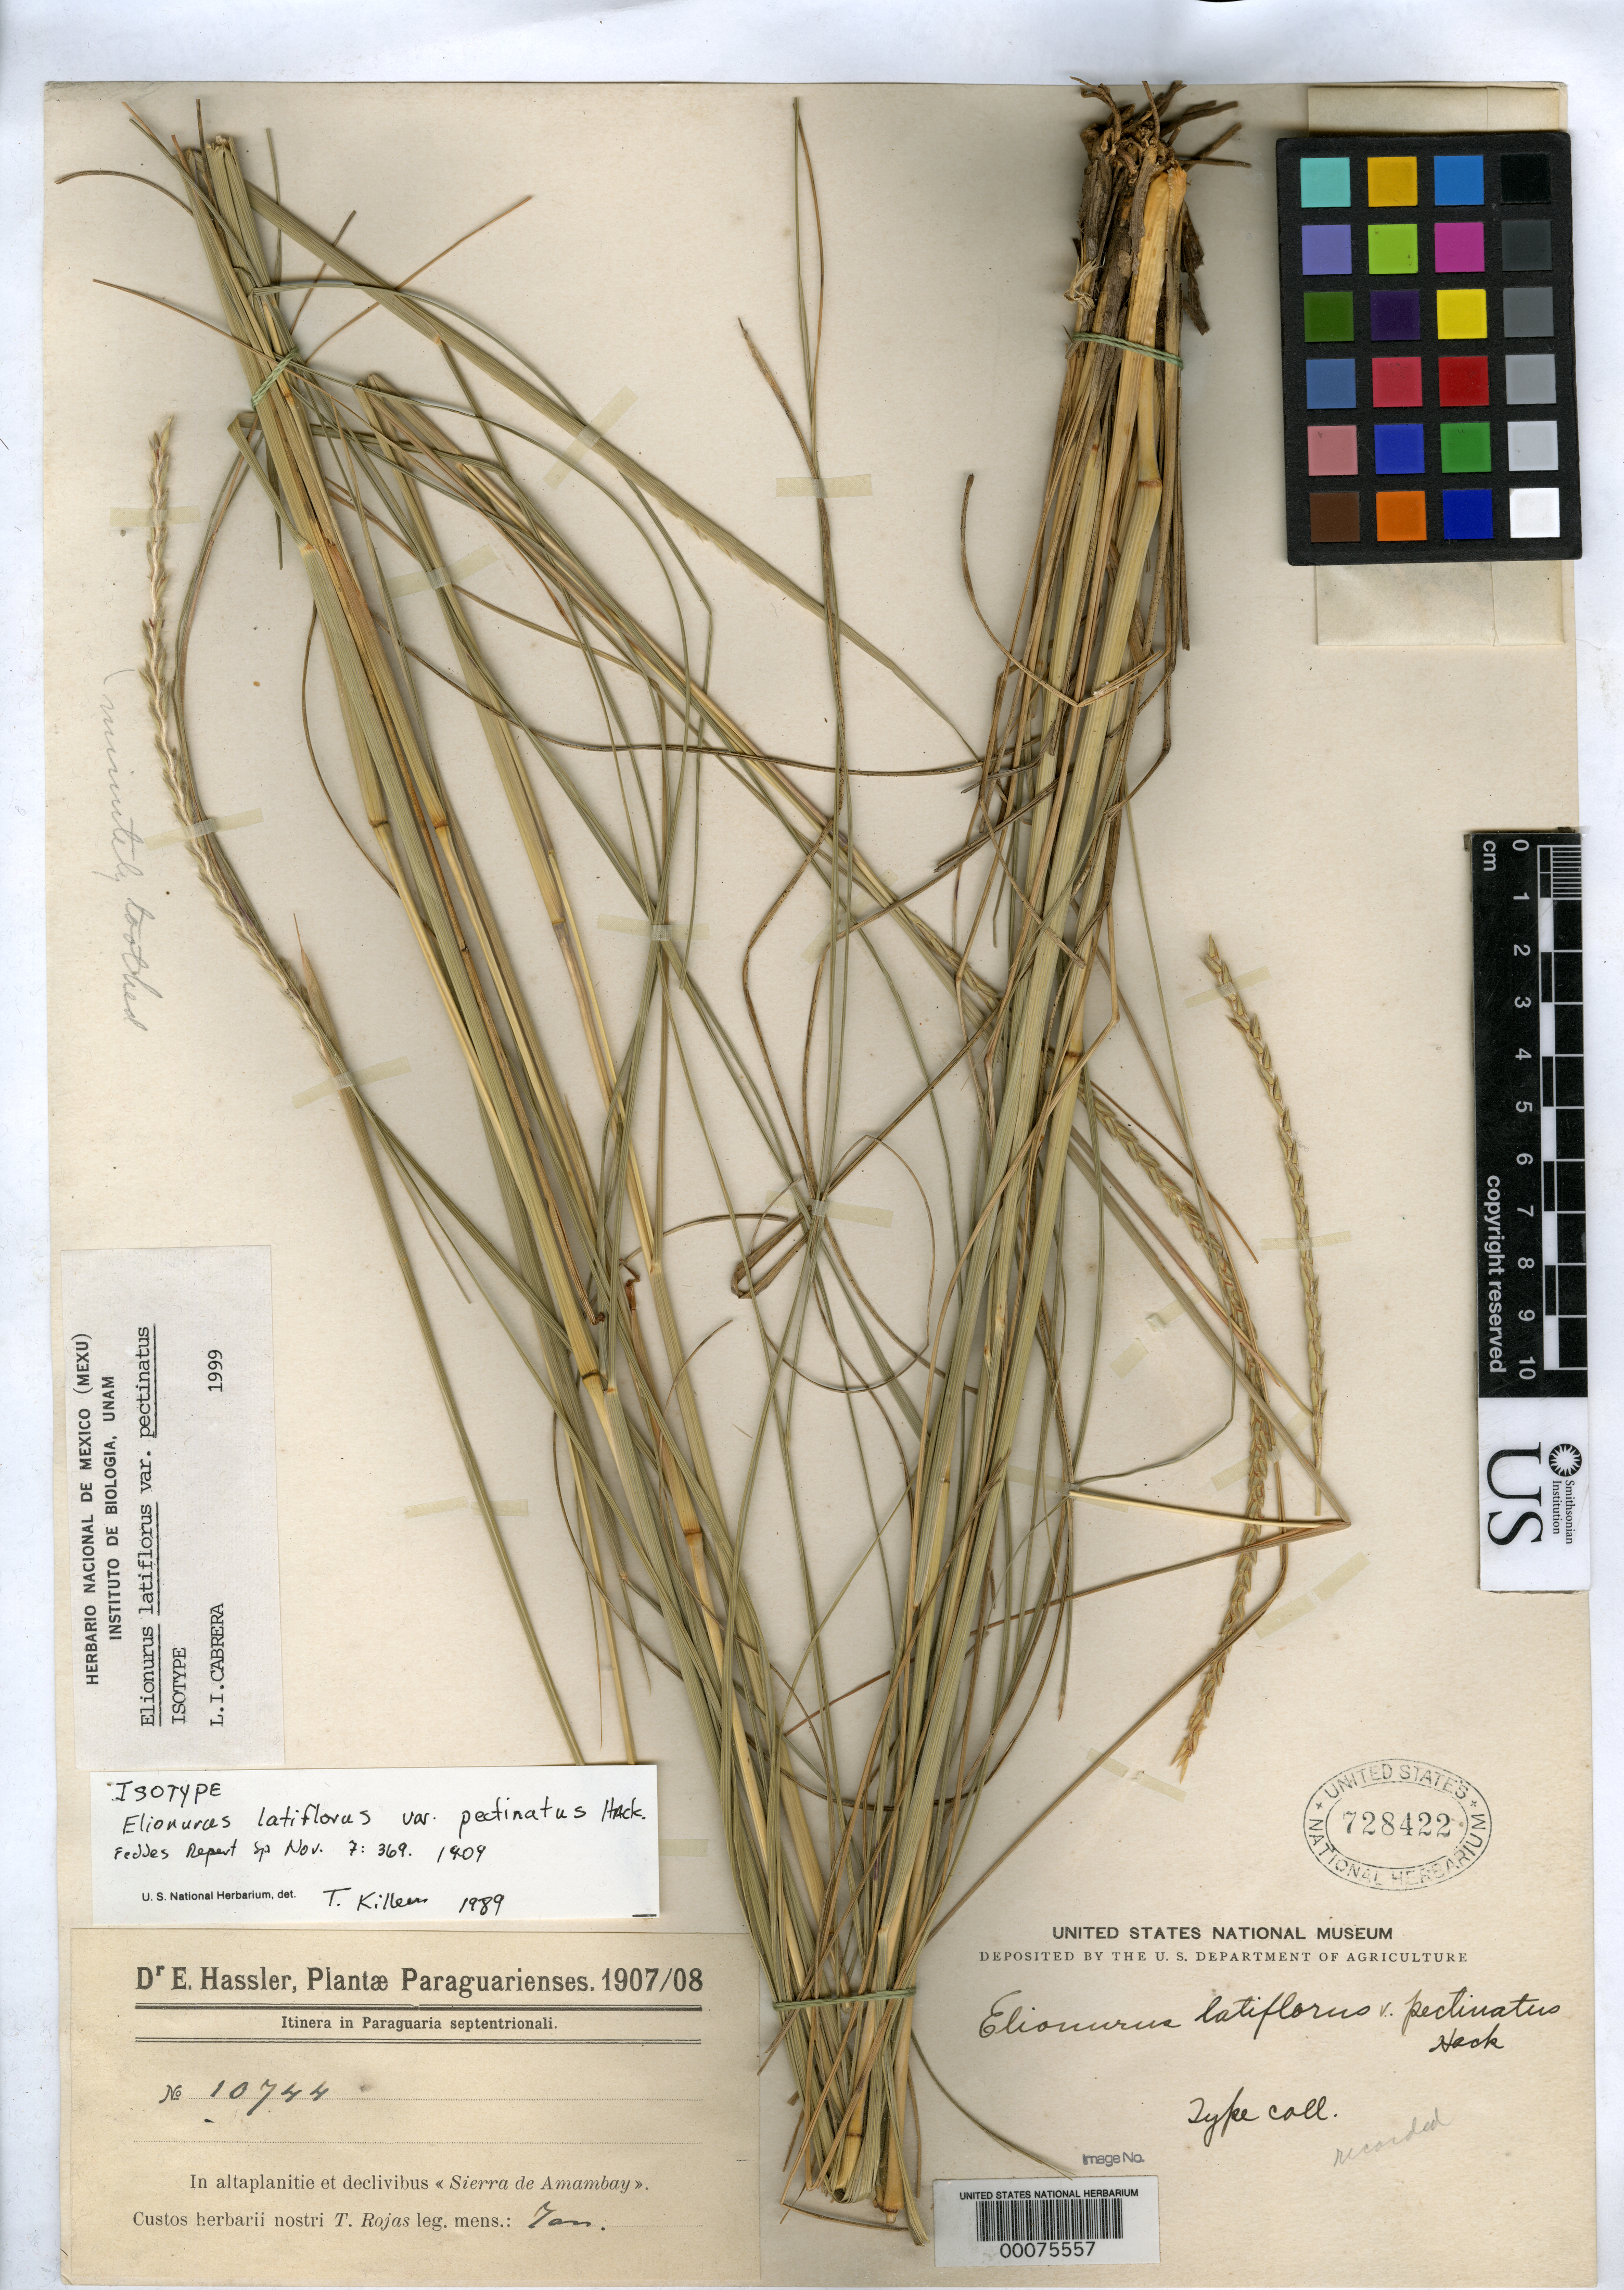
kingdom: Plantae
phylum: Tracheophyta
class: Liliopsida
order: Poales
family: Poaceae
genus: Elionurus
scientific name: Elionurus latiflorus var. pectinatus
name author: Hack.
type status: Isotype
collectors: T. Rojas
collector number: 10744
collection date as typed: Jan 1908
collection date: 1908-01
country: Paraguay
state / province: Amambay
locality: Sierra de Amambay.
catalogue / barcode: US 728422